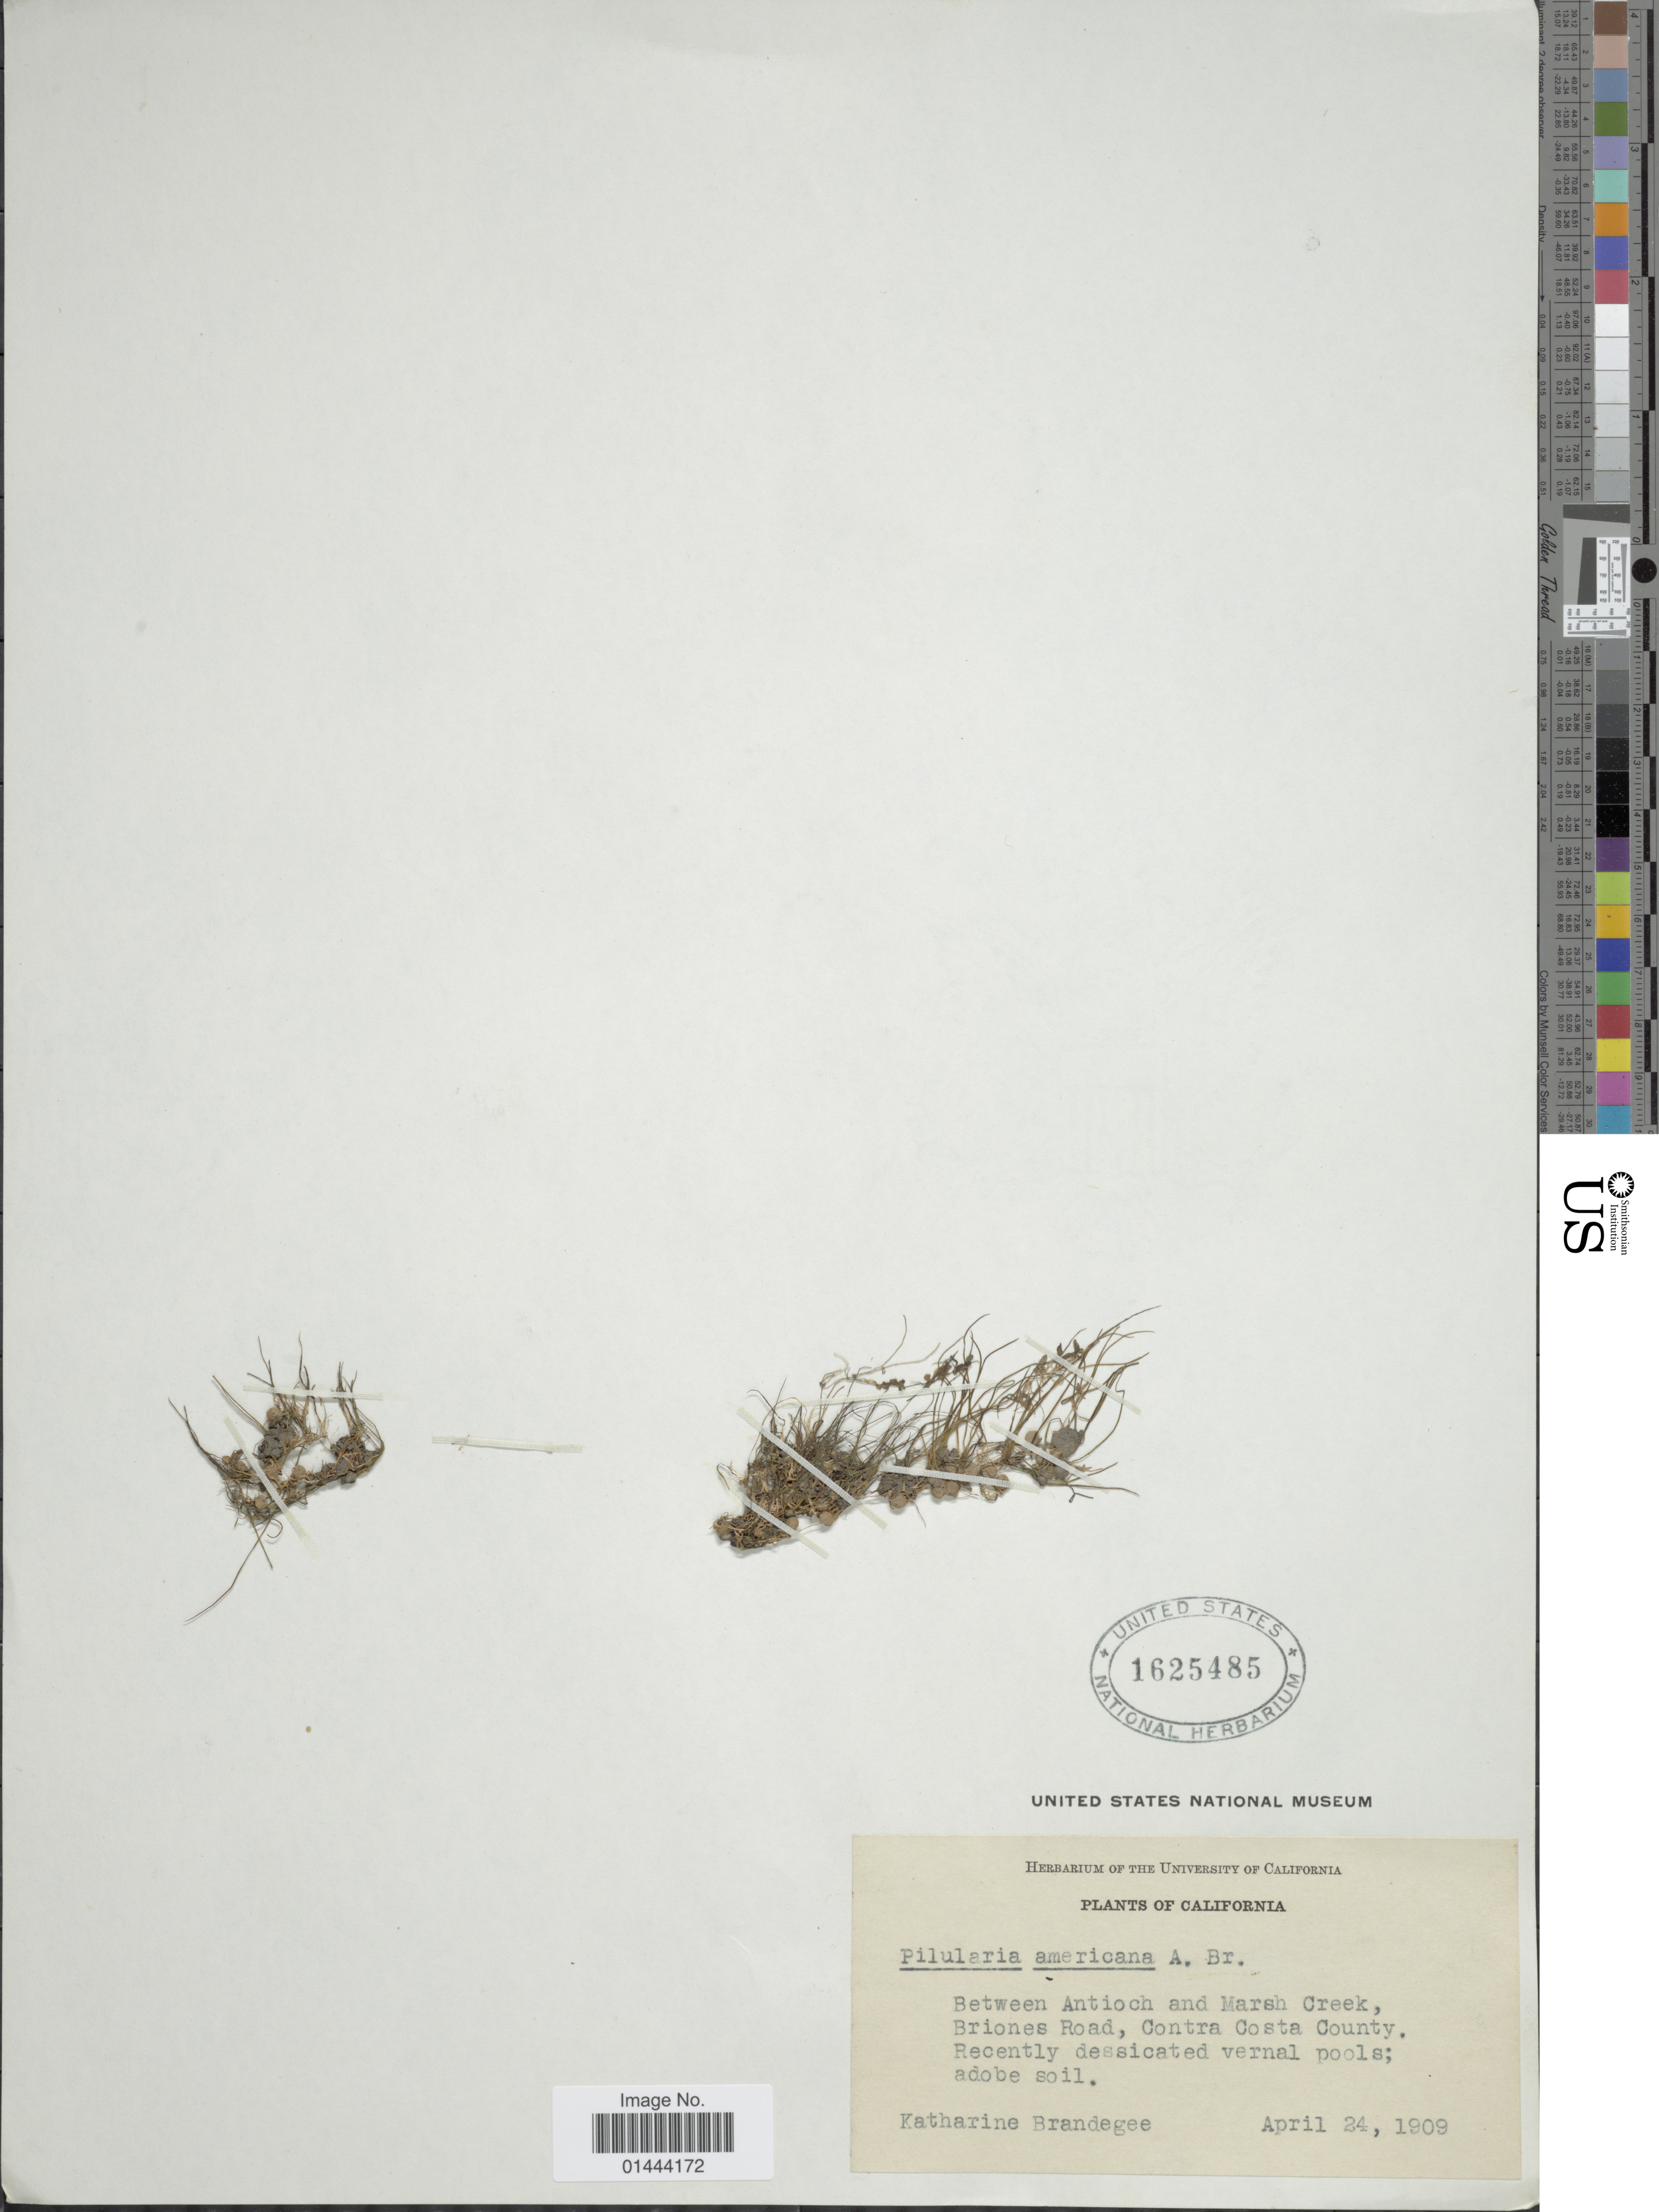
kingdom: Plantae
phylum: Tracheophyta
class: Polypodiopsida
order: Salviniales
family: Marsileaceae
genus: Pilularia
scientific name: Pilularia americana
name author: A. Braun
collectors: M. K. Brandegee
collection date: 1909-04-24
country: United States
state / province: California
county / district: Contra Costa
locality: Between Antioch and Marsh Creek, Briones Road, Contra Costa County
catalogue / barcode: US 1625485